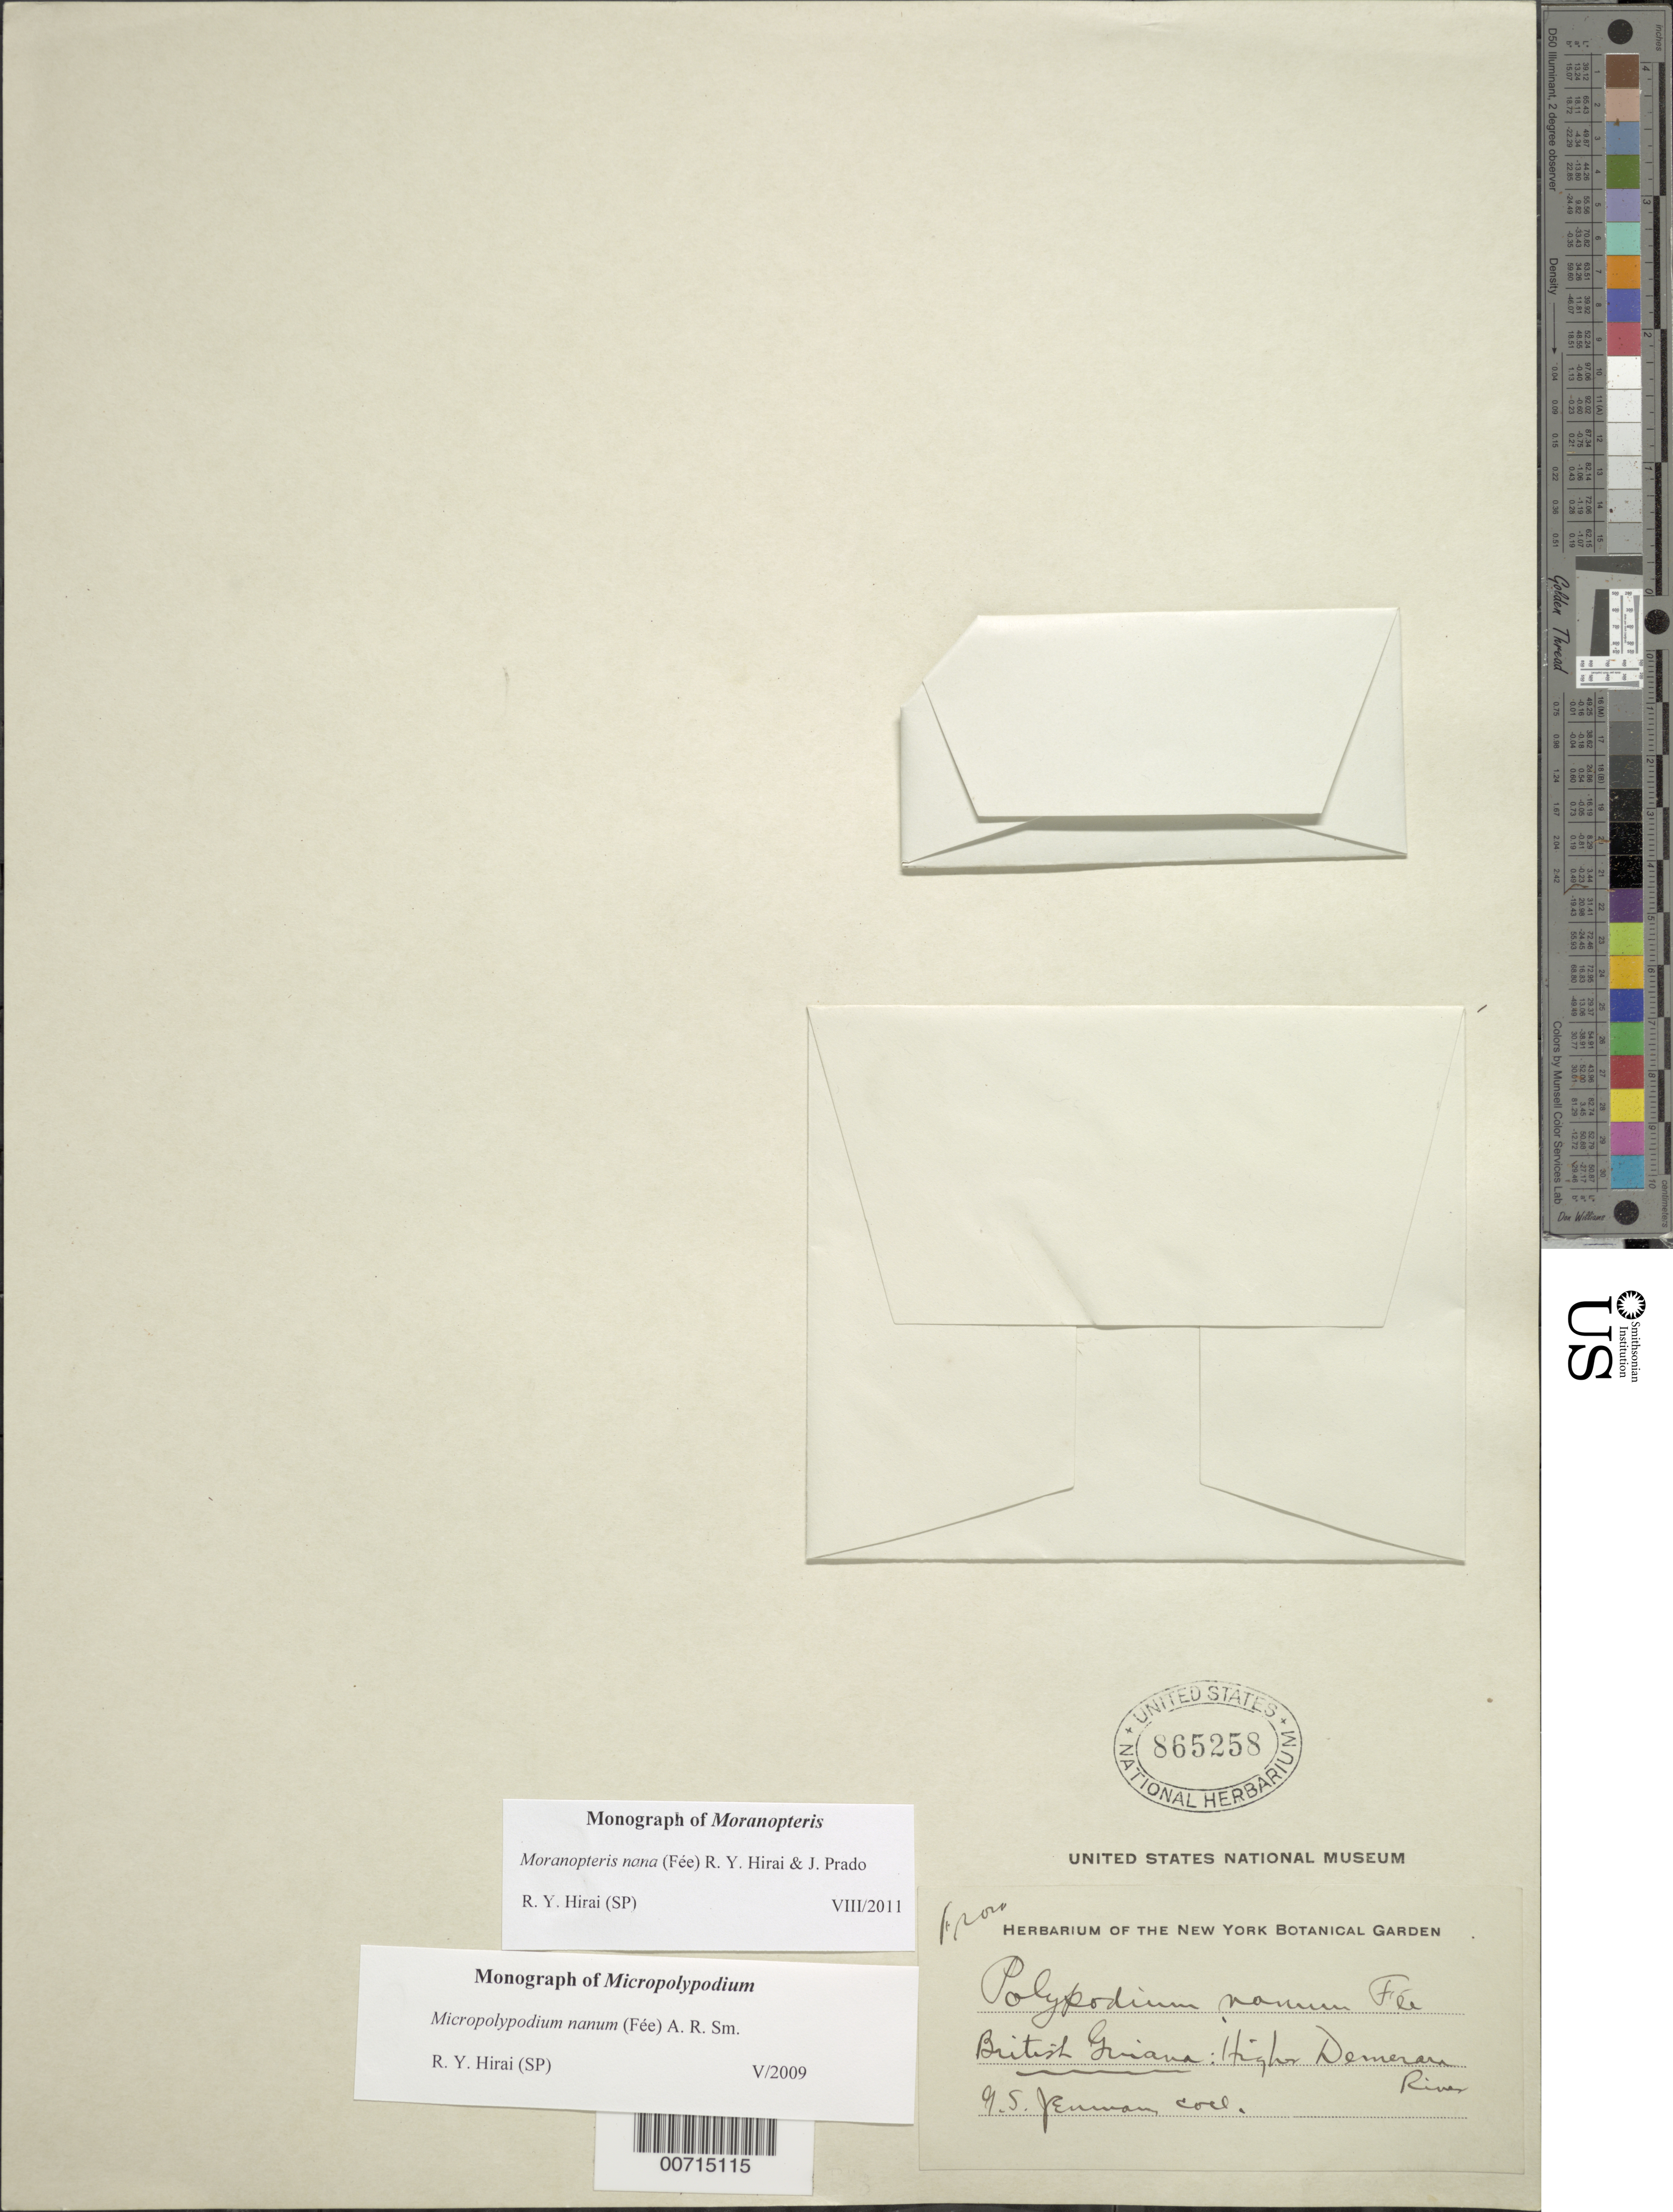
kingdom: Plantae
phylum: Tracheophyta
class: Polypodiopsida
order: Polypodiales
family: Polypodiaceae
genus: Moranopteris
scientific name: Moranopteris nana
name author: (Fée) R. Y. Hirai & J. Prado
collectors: G. S. Jenman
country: Guyana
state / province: U. Demerara-Berbice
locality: Upper Demerara River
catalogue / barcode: US 865258